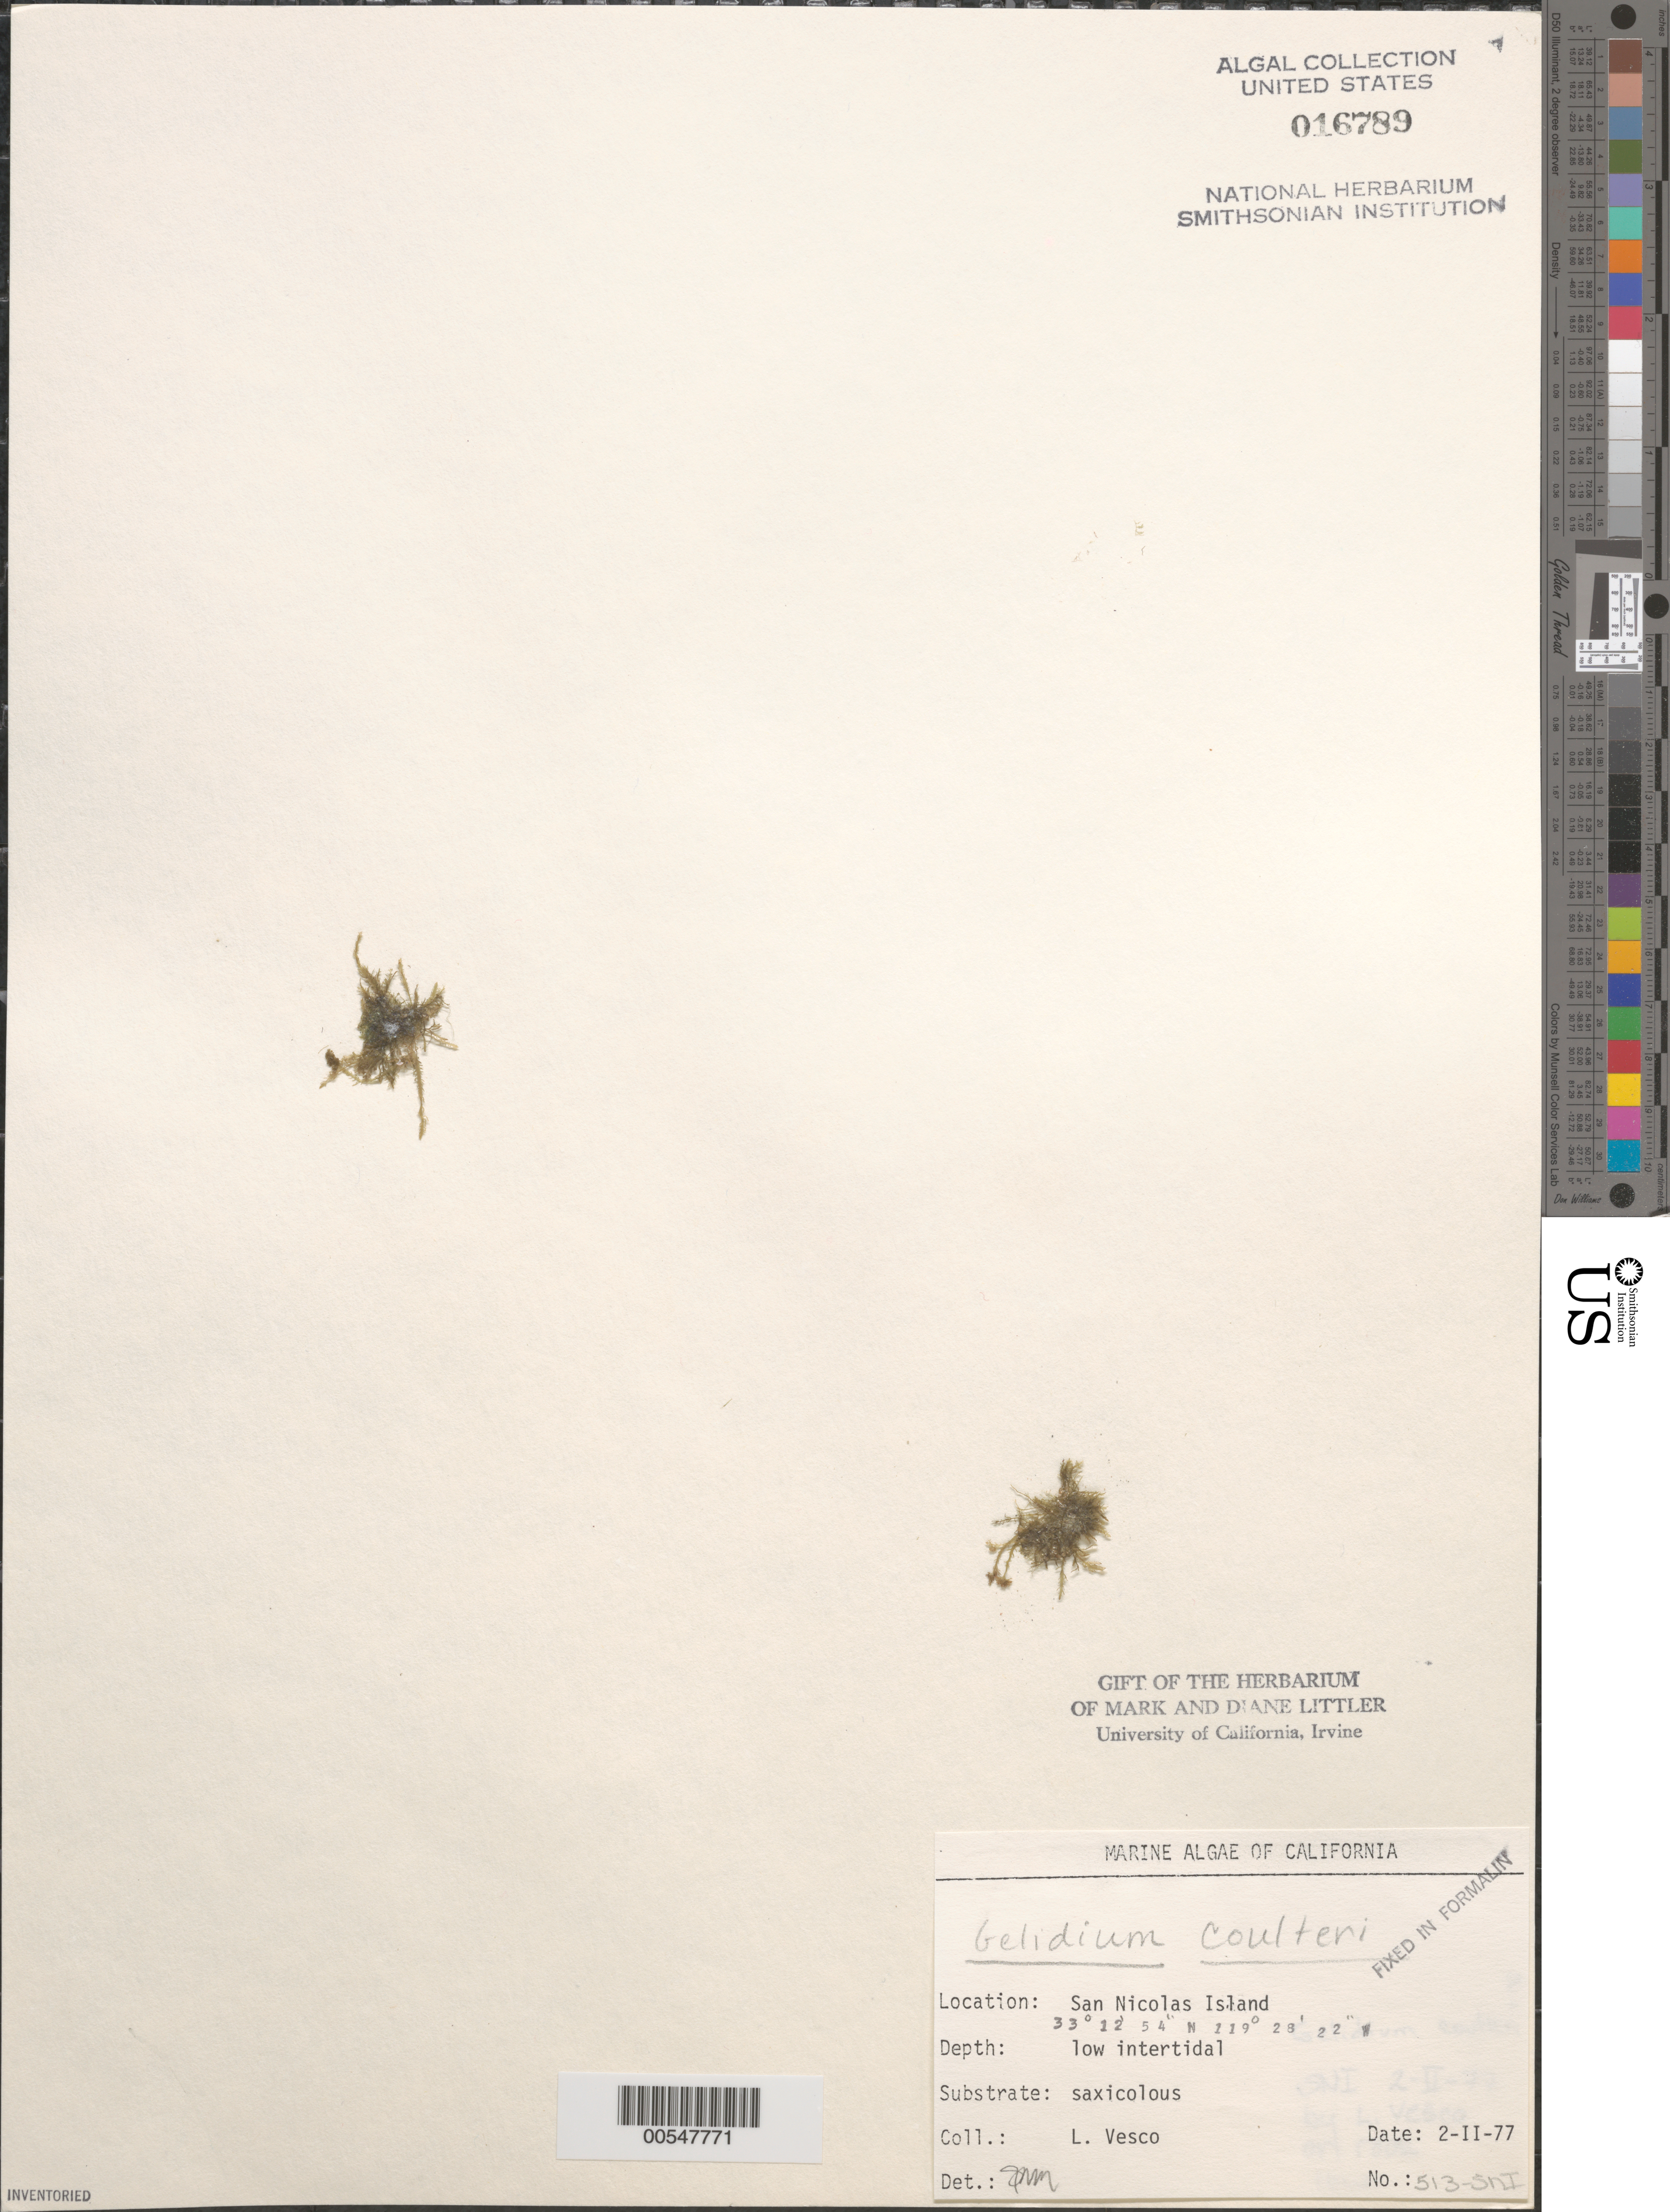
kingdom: Plantae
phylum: Rhodophyta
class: Florideophyceae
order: Gelidiales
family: Gelidiaceae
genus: Gelidium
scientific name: Gelidium coulteri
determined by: Murray, S. N.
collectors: L. Vesco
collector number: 513-sni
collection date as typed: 02 Feb 1977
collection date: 1977-02-02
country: United States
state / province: California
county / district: Ventura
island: San Nicolas Island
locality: Dutch Harbor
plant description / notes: BLM-SOCALBIGHT Rocky Intertidal Survey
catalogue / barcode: US 16789